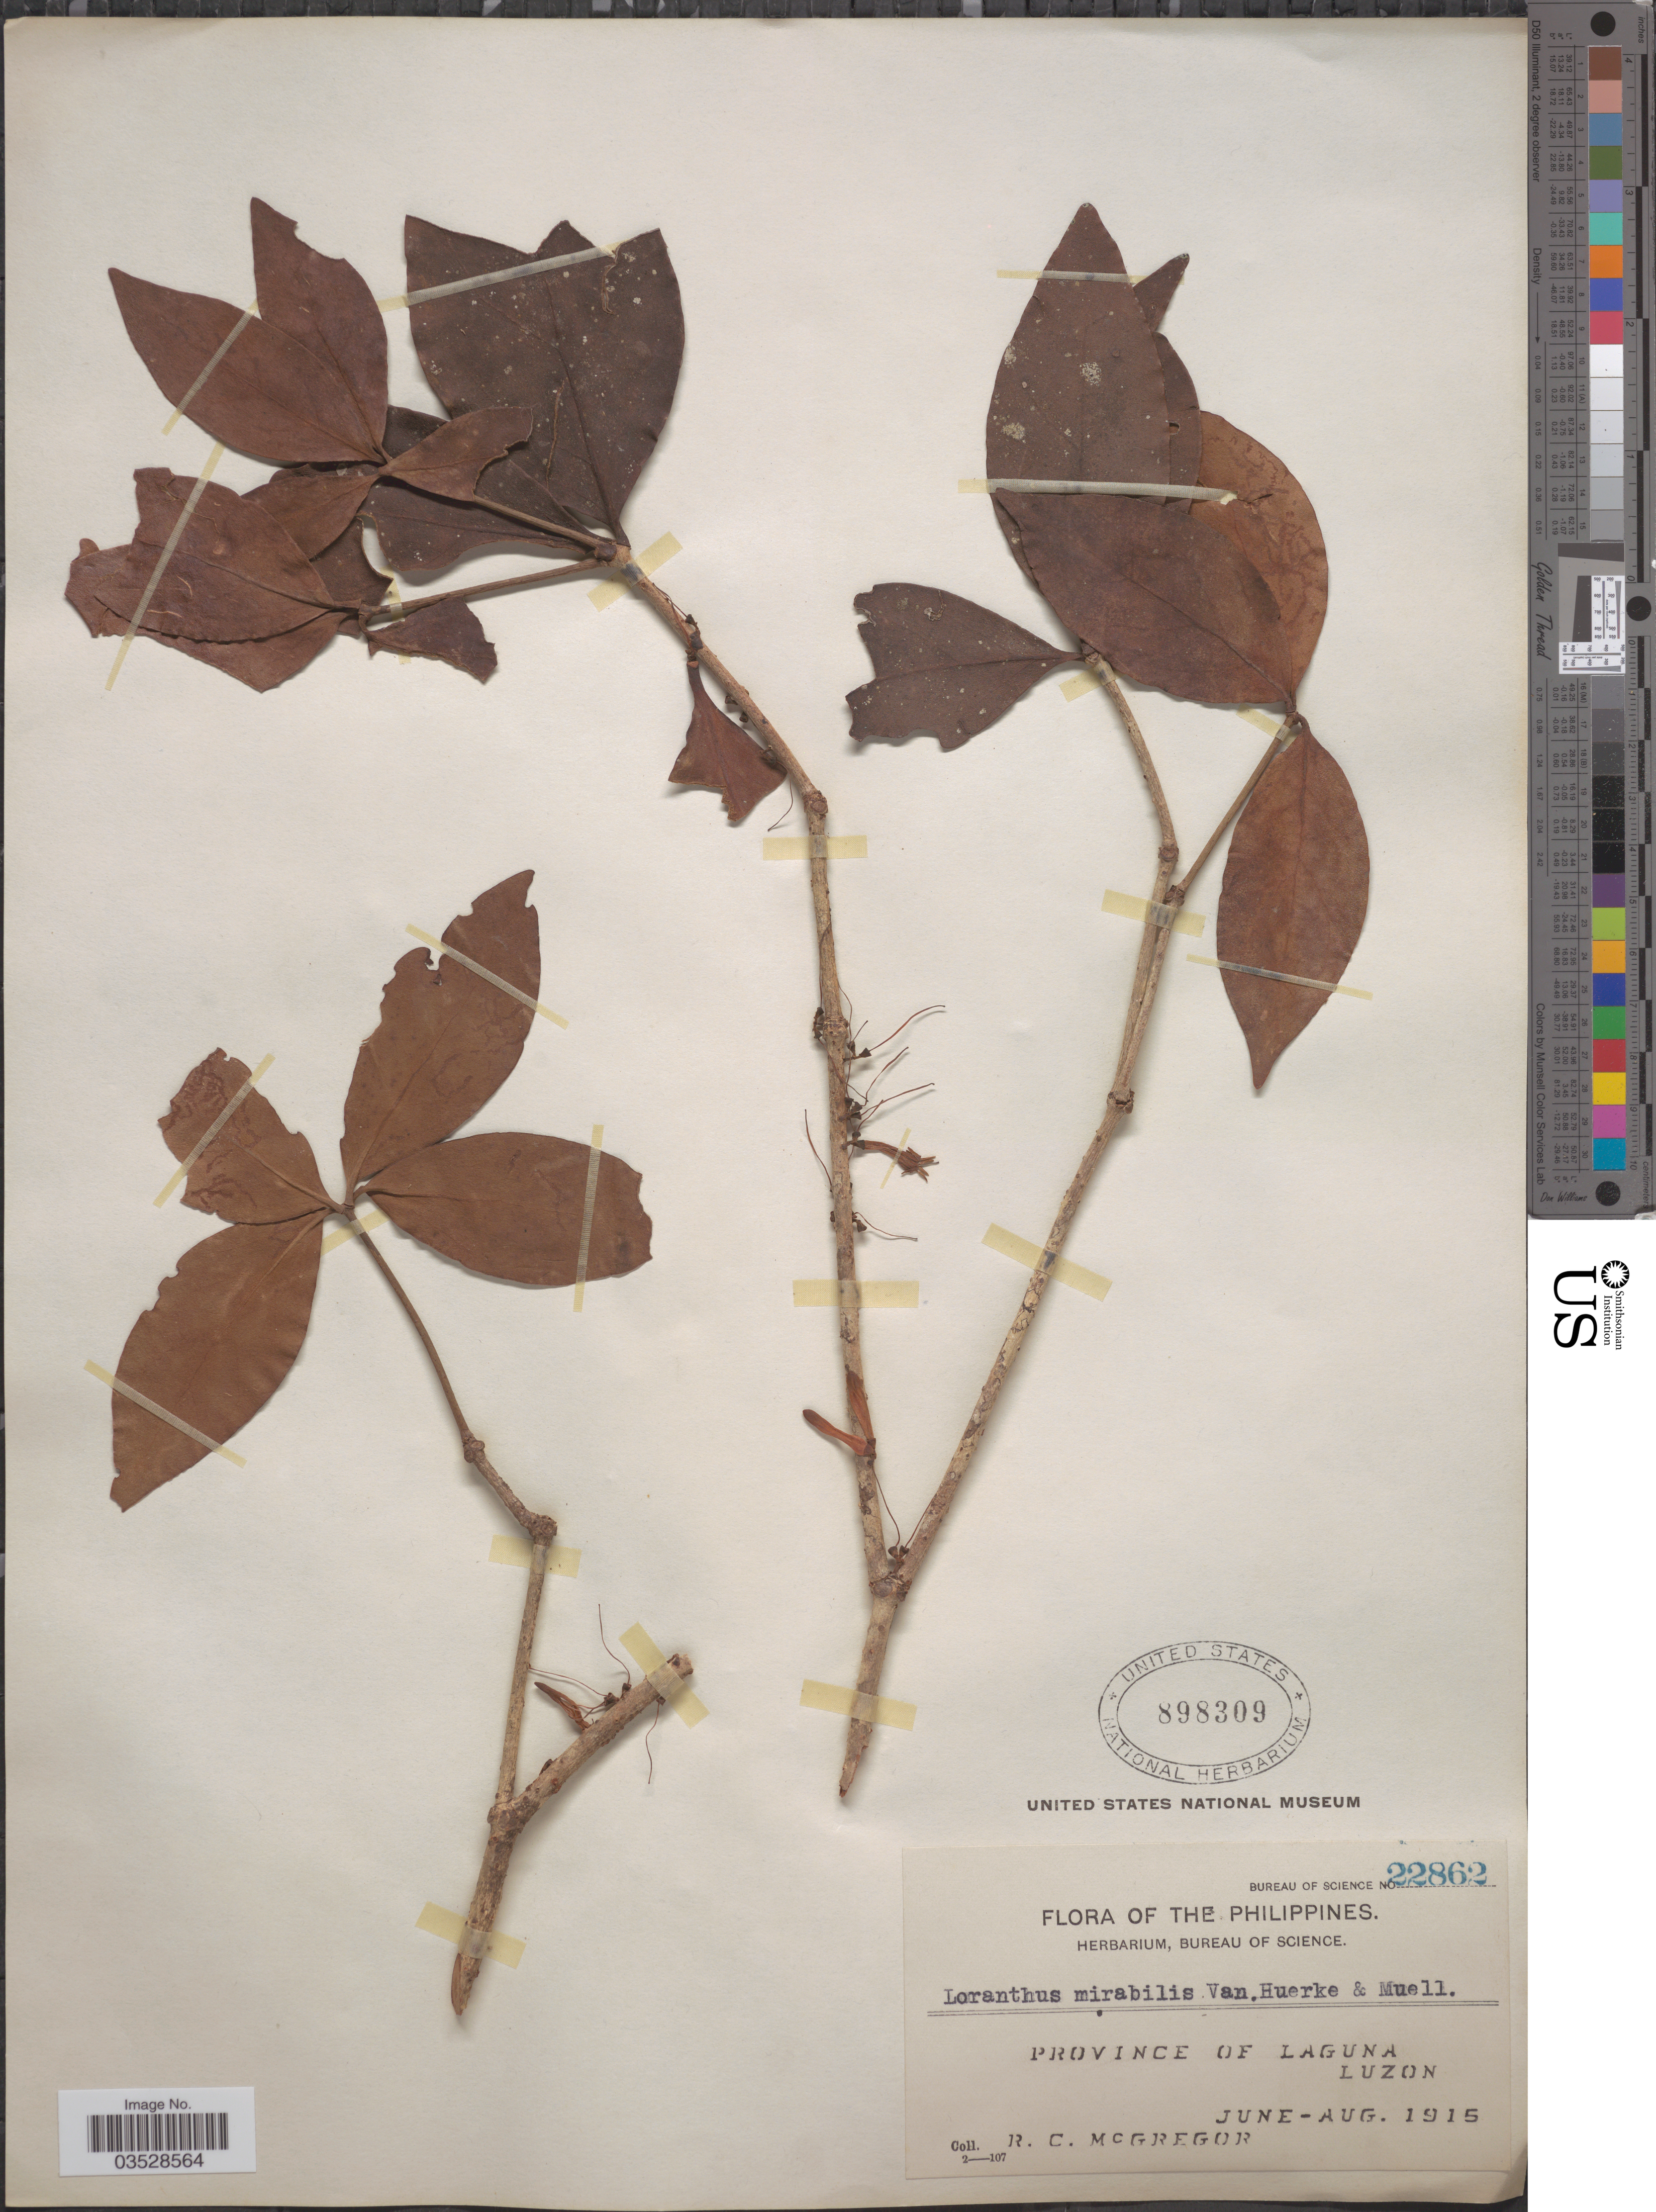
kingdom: Plantae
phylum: Tracheophyta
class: Magnoliopsida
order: Santalales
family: Loranthaceae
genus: Loranthus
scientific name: Loranthus mirabilis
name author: Van Huerck & Müll. Arg.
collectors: R. C. McGregor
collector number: Bureau of Science 22862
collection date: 1915-06/1915-08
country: Philippines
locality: Province of Laguna. Luzon.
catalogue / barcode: US 898309